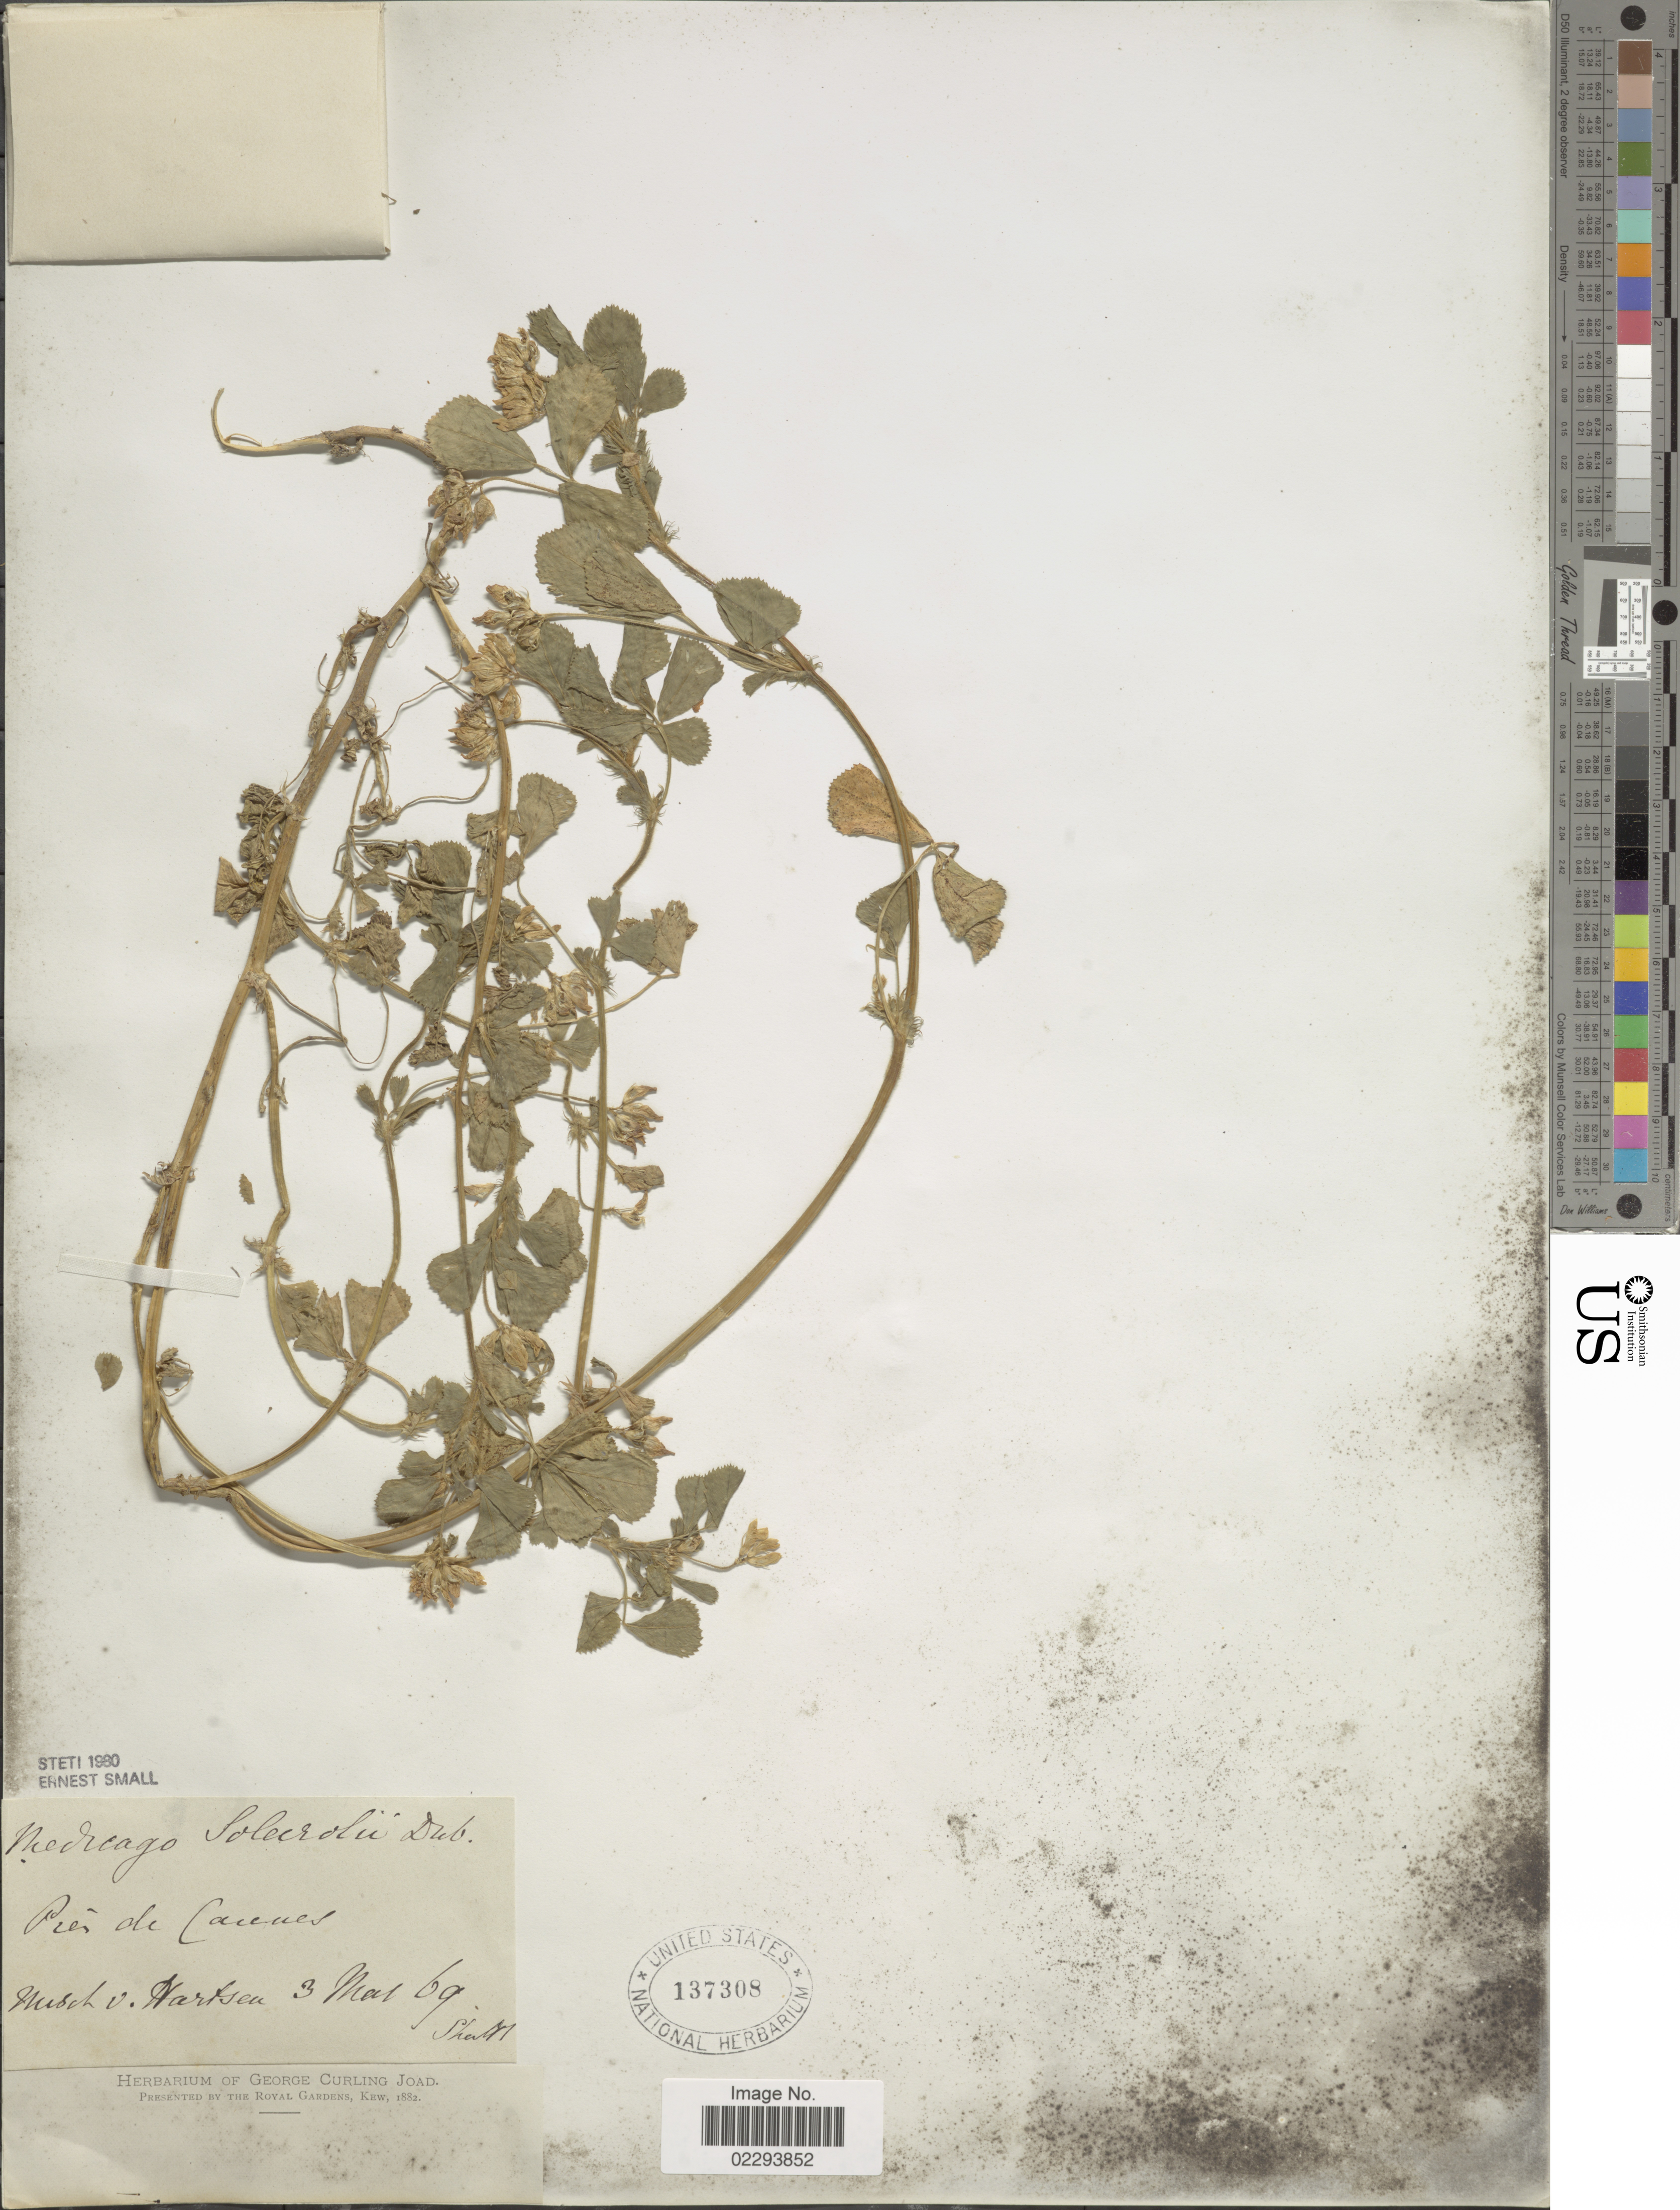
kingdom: Plantae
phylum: Tracheophyta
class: Magnoliopsida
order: Fabales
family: Fabaceae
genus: Medicago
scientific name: Medicago soleirolii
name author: Duby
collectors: -. Shultz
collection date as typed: Transcribed d/m/y: 3/5/69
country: Spain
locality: Pres de cacues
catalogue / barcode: US 137308